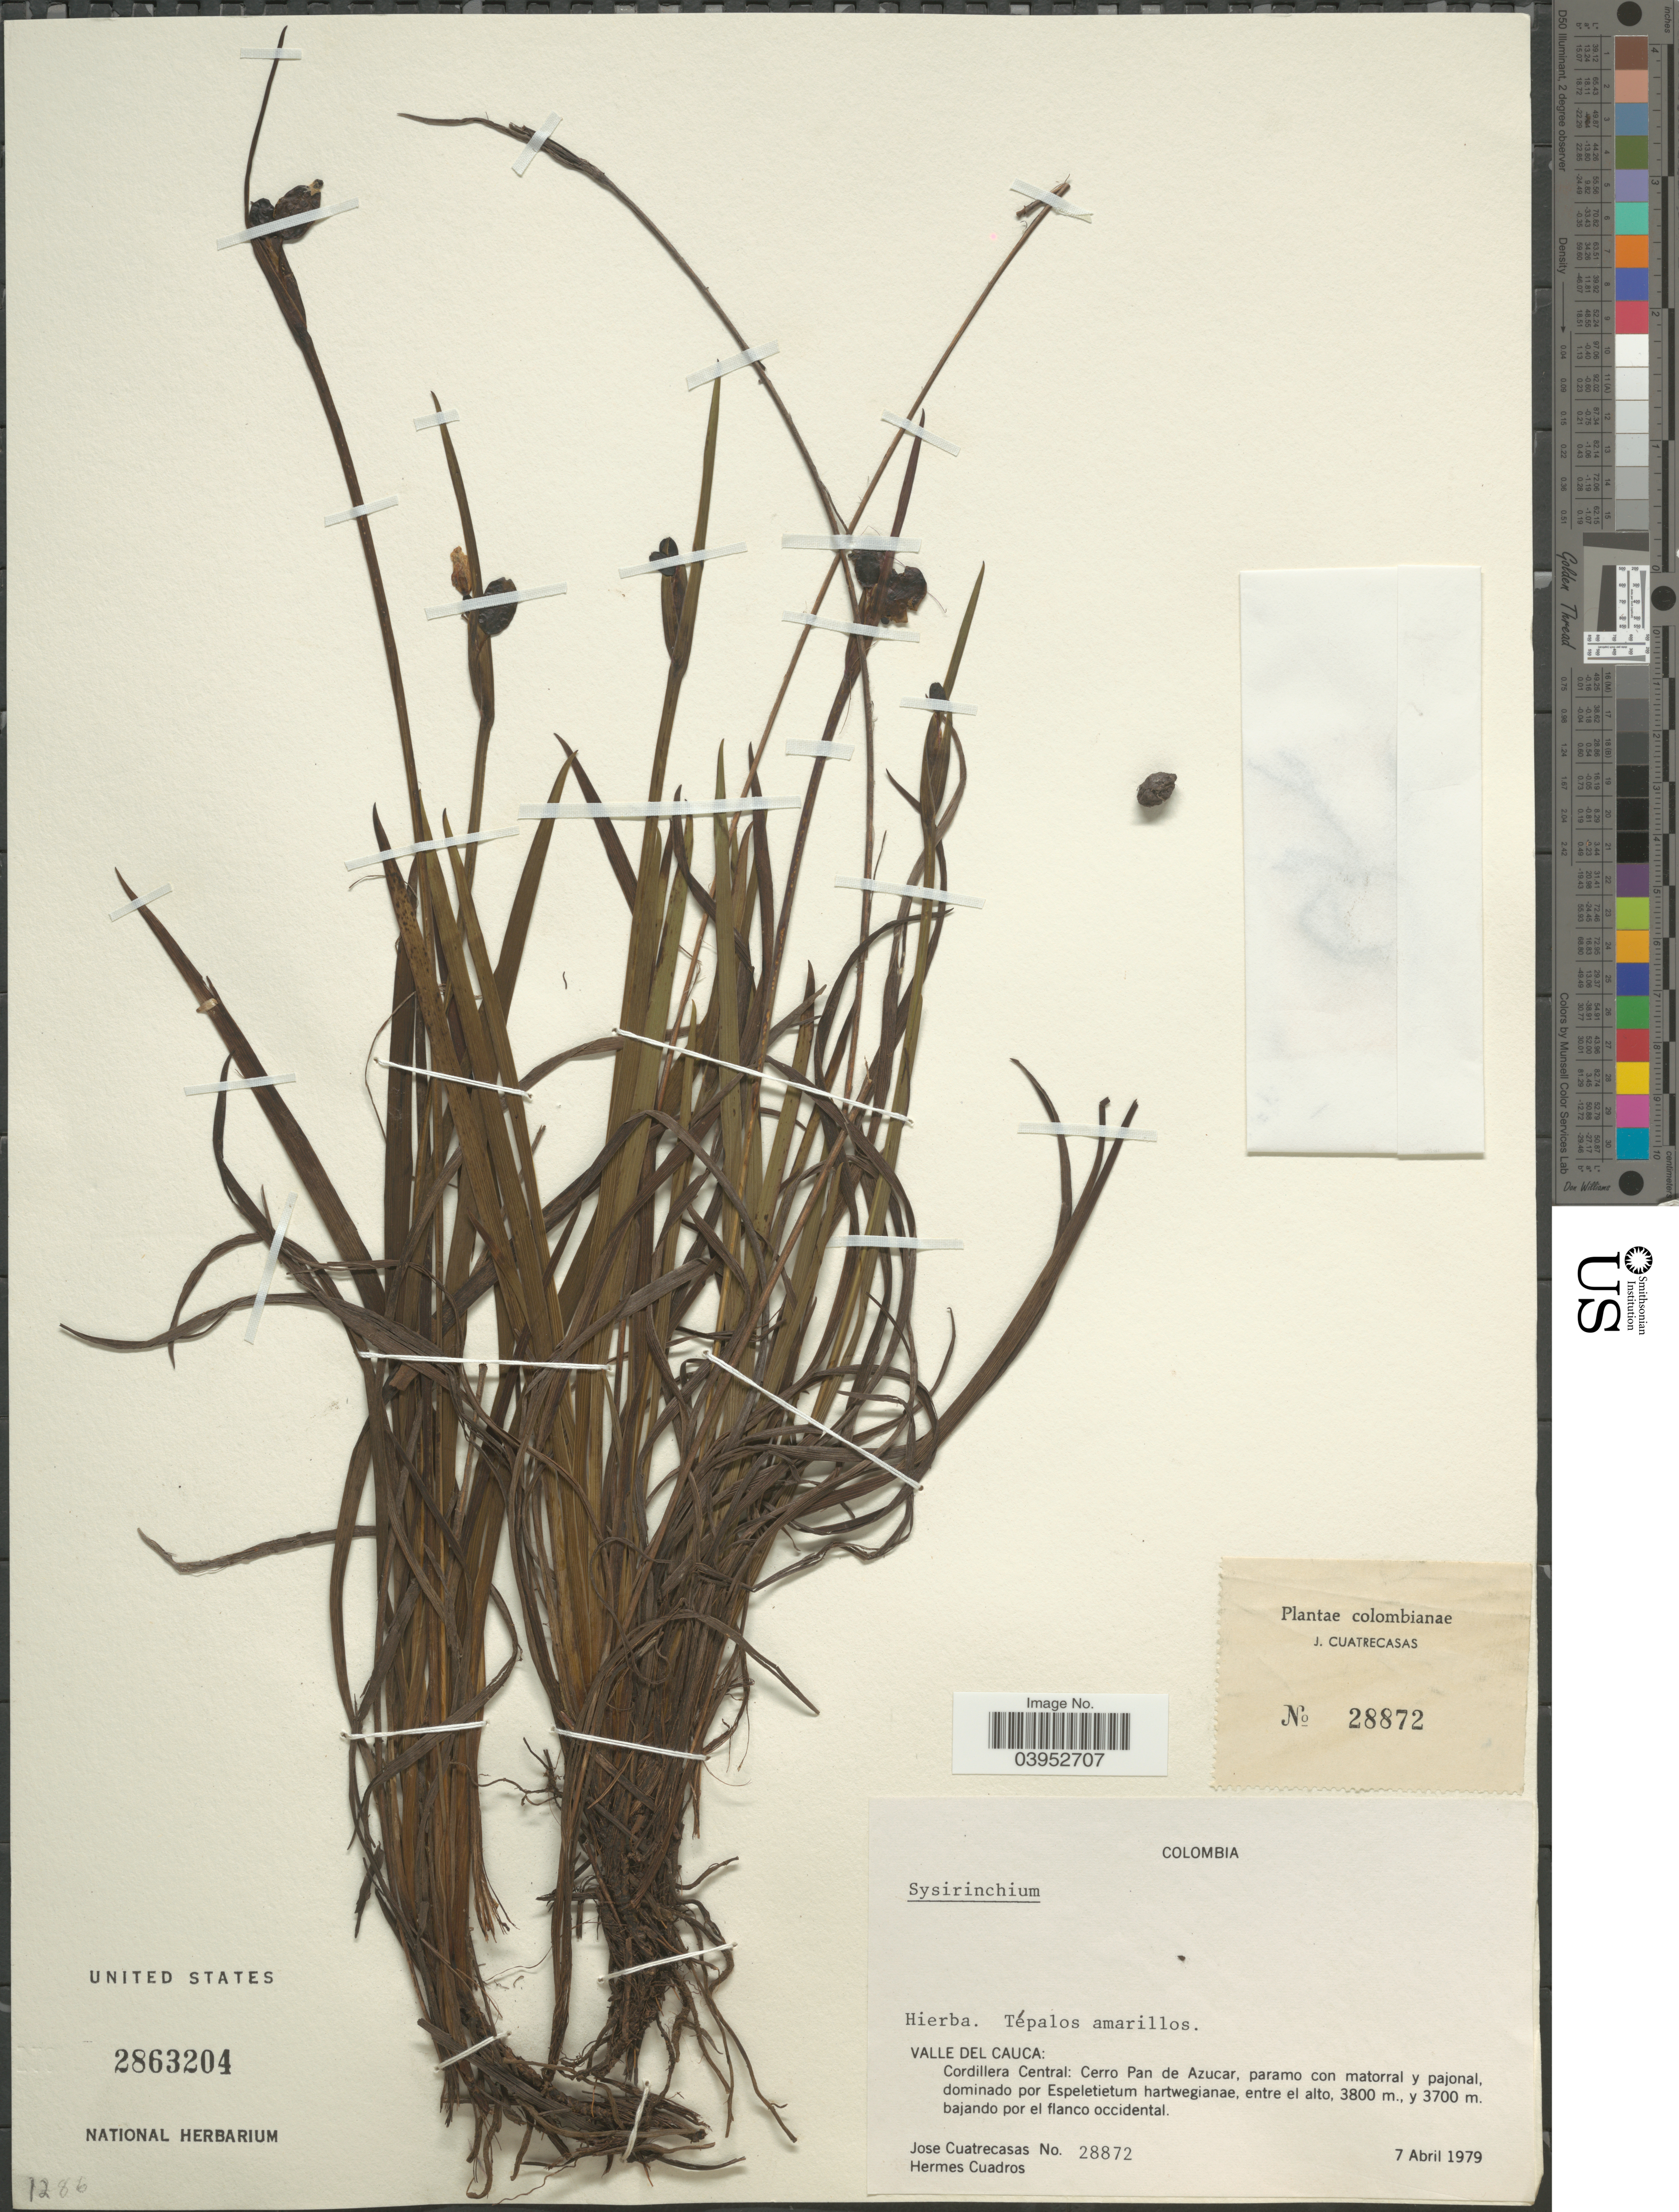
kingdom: Plantae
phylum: Tracheophyta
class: Liliopsida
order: Asparagales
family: Iridaceae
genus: Sisyrinchium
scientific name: Sisyrinchium sp.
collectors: J. Cuatrecasas & H. Cuadros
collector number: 28872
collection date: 1979-04-07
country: Colombia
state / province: Valle del Cauca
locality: Cordillera Central: Cerro Pan de Azucar.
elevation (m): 3700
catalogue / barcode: US 2863204